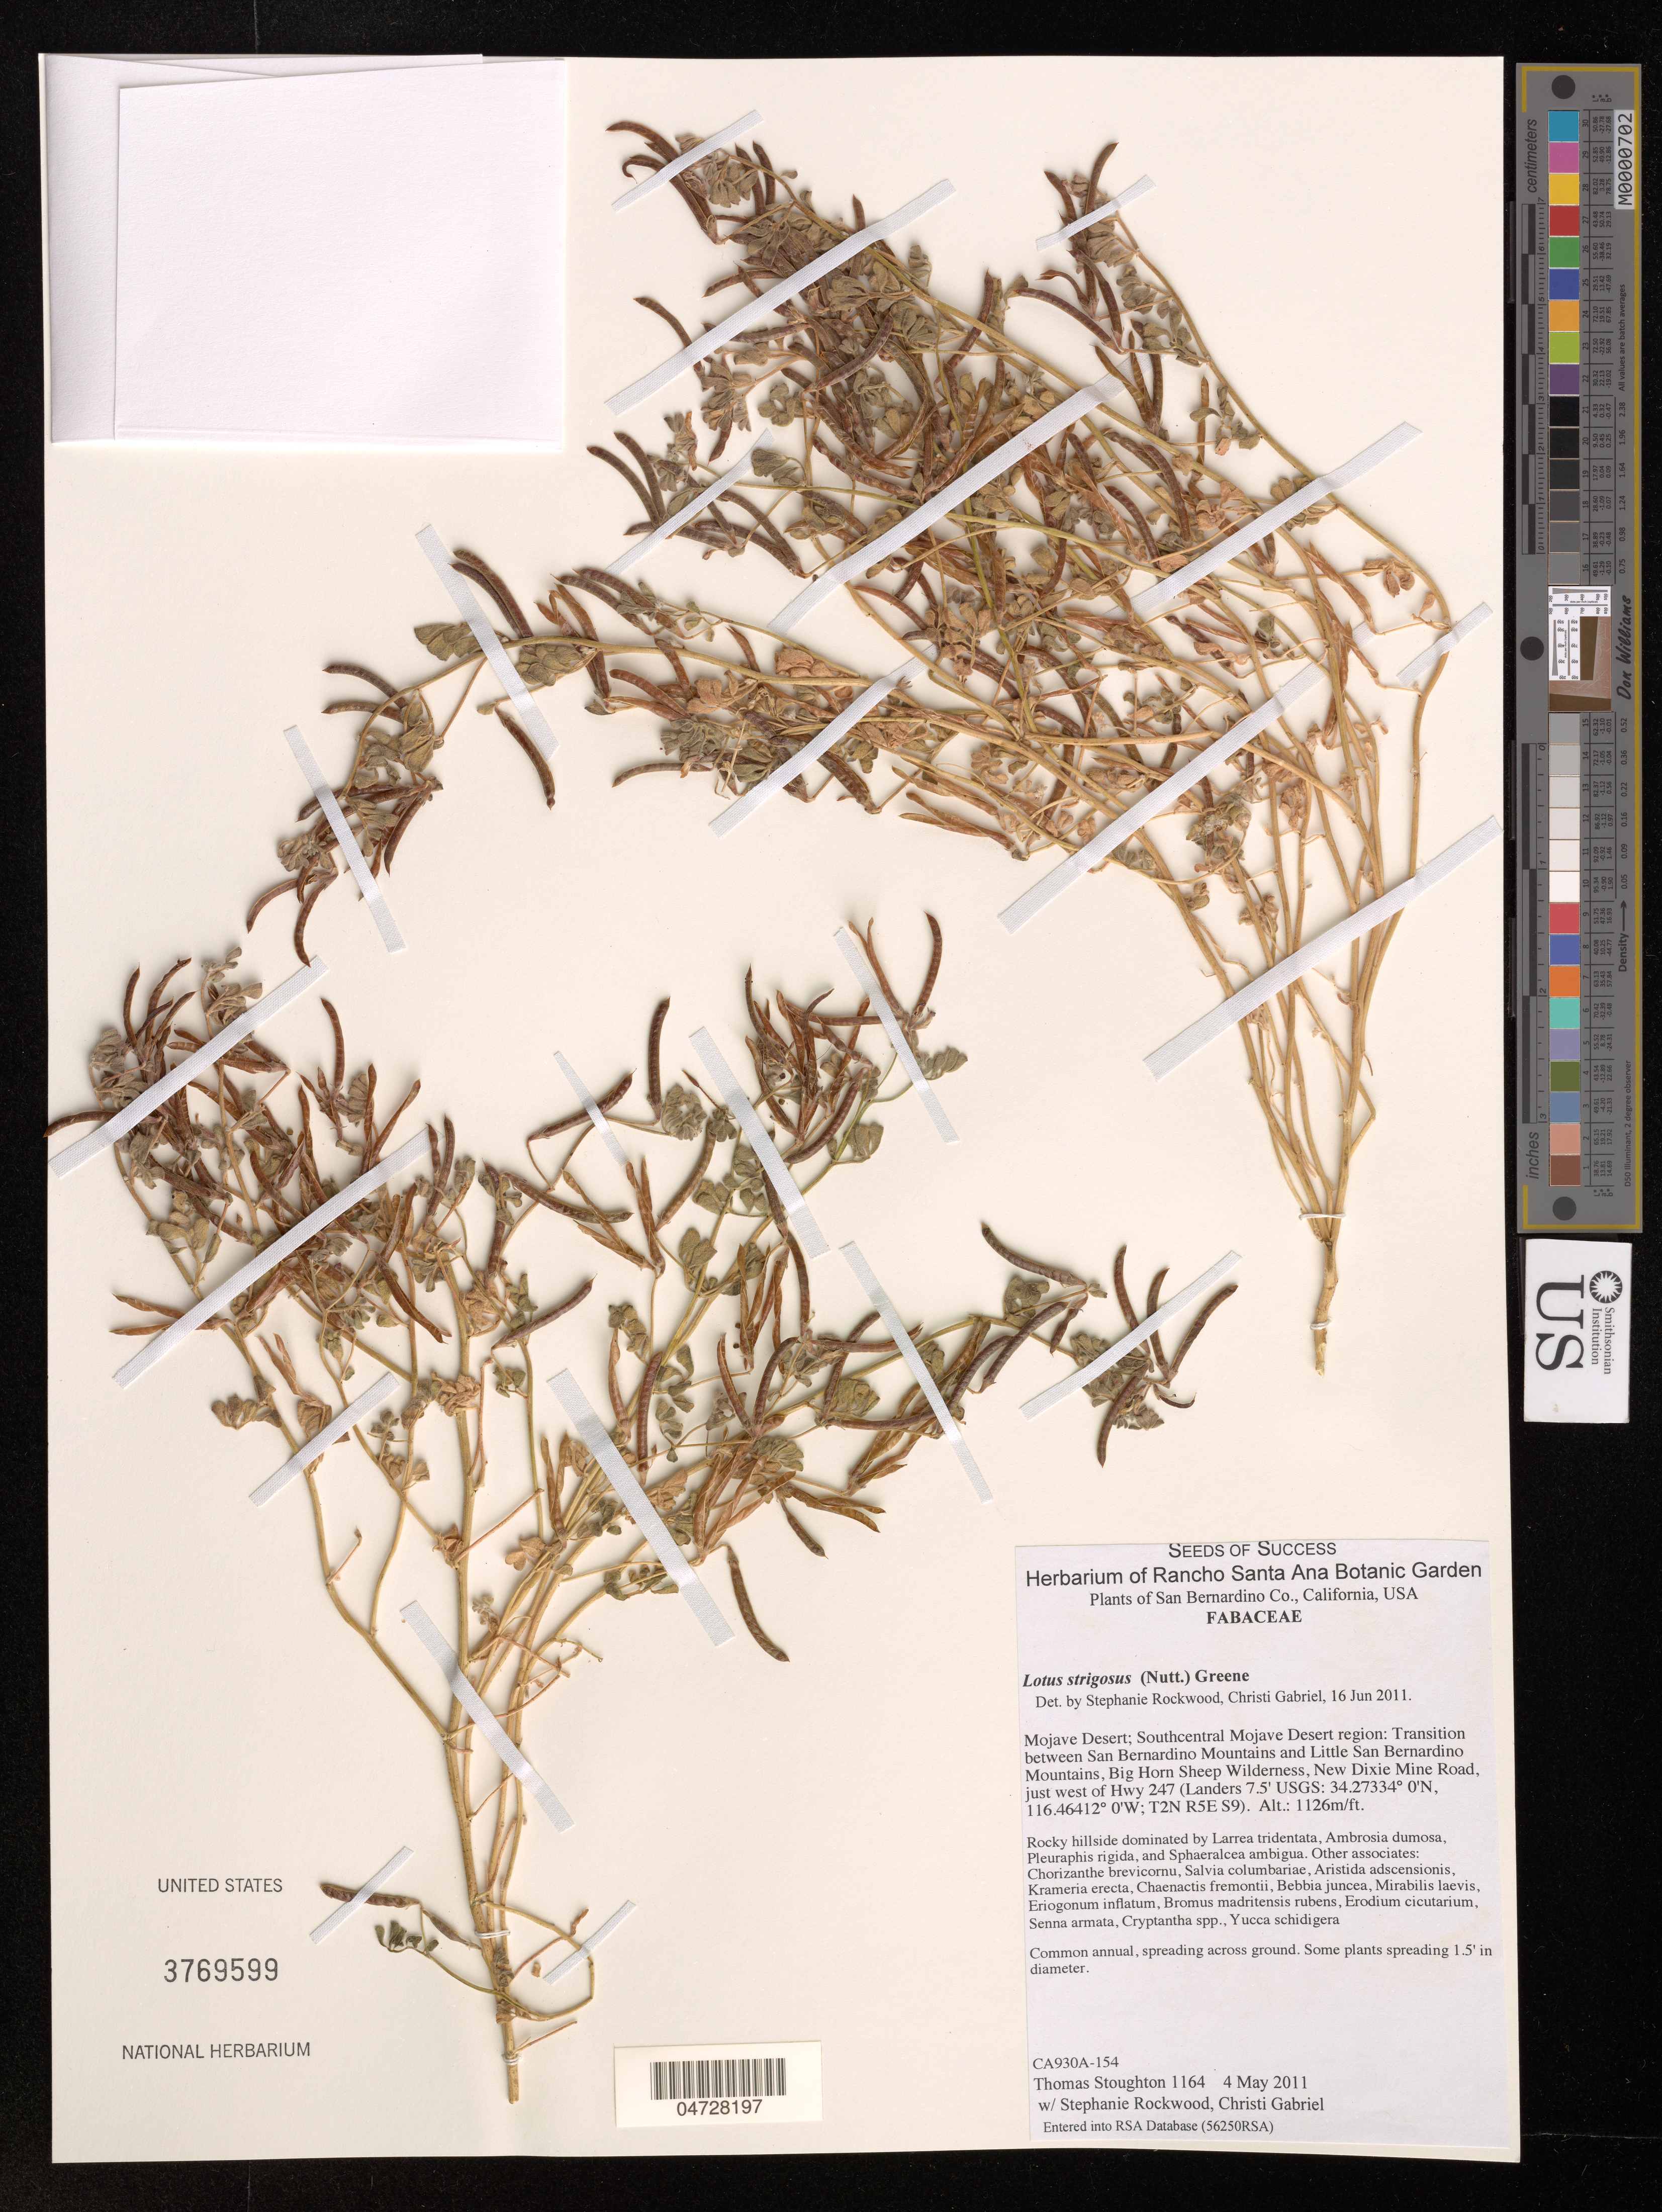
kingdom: Plantae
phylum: Tracheophyta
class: Magnoliopsida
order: Fabales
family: Fabaceae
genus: Lotus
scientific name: Lotus strigosus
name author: (Nutt. ex Torr. & A. Gray) Greene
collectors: T. Stoughton & S. Rockwood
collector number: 1164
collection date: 2011-05-04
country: United States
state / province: California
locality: Mojave Desert; Southcentral Mojave Desert region: Transition between San Bernardino Mountains and Little San Bernardino Mountains, Big Horn Sheep Wilderness, New Dixie Mine Road, just west of Hwy 247.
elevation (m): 1126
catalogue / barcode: US 3769599